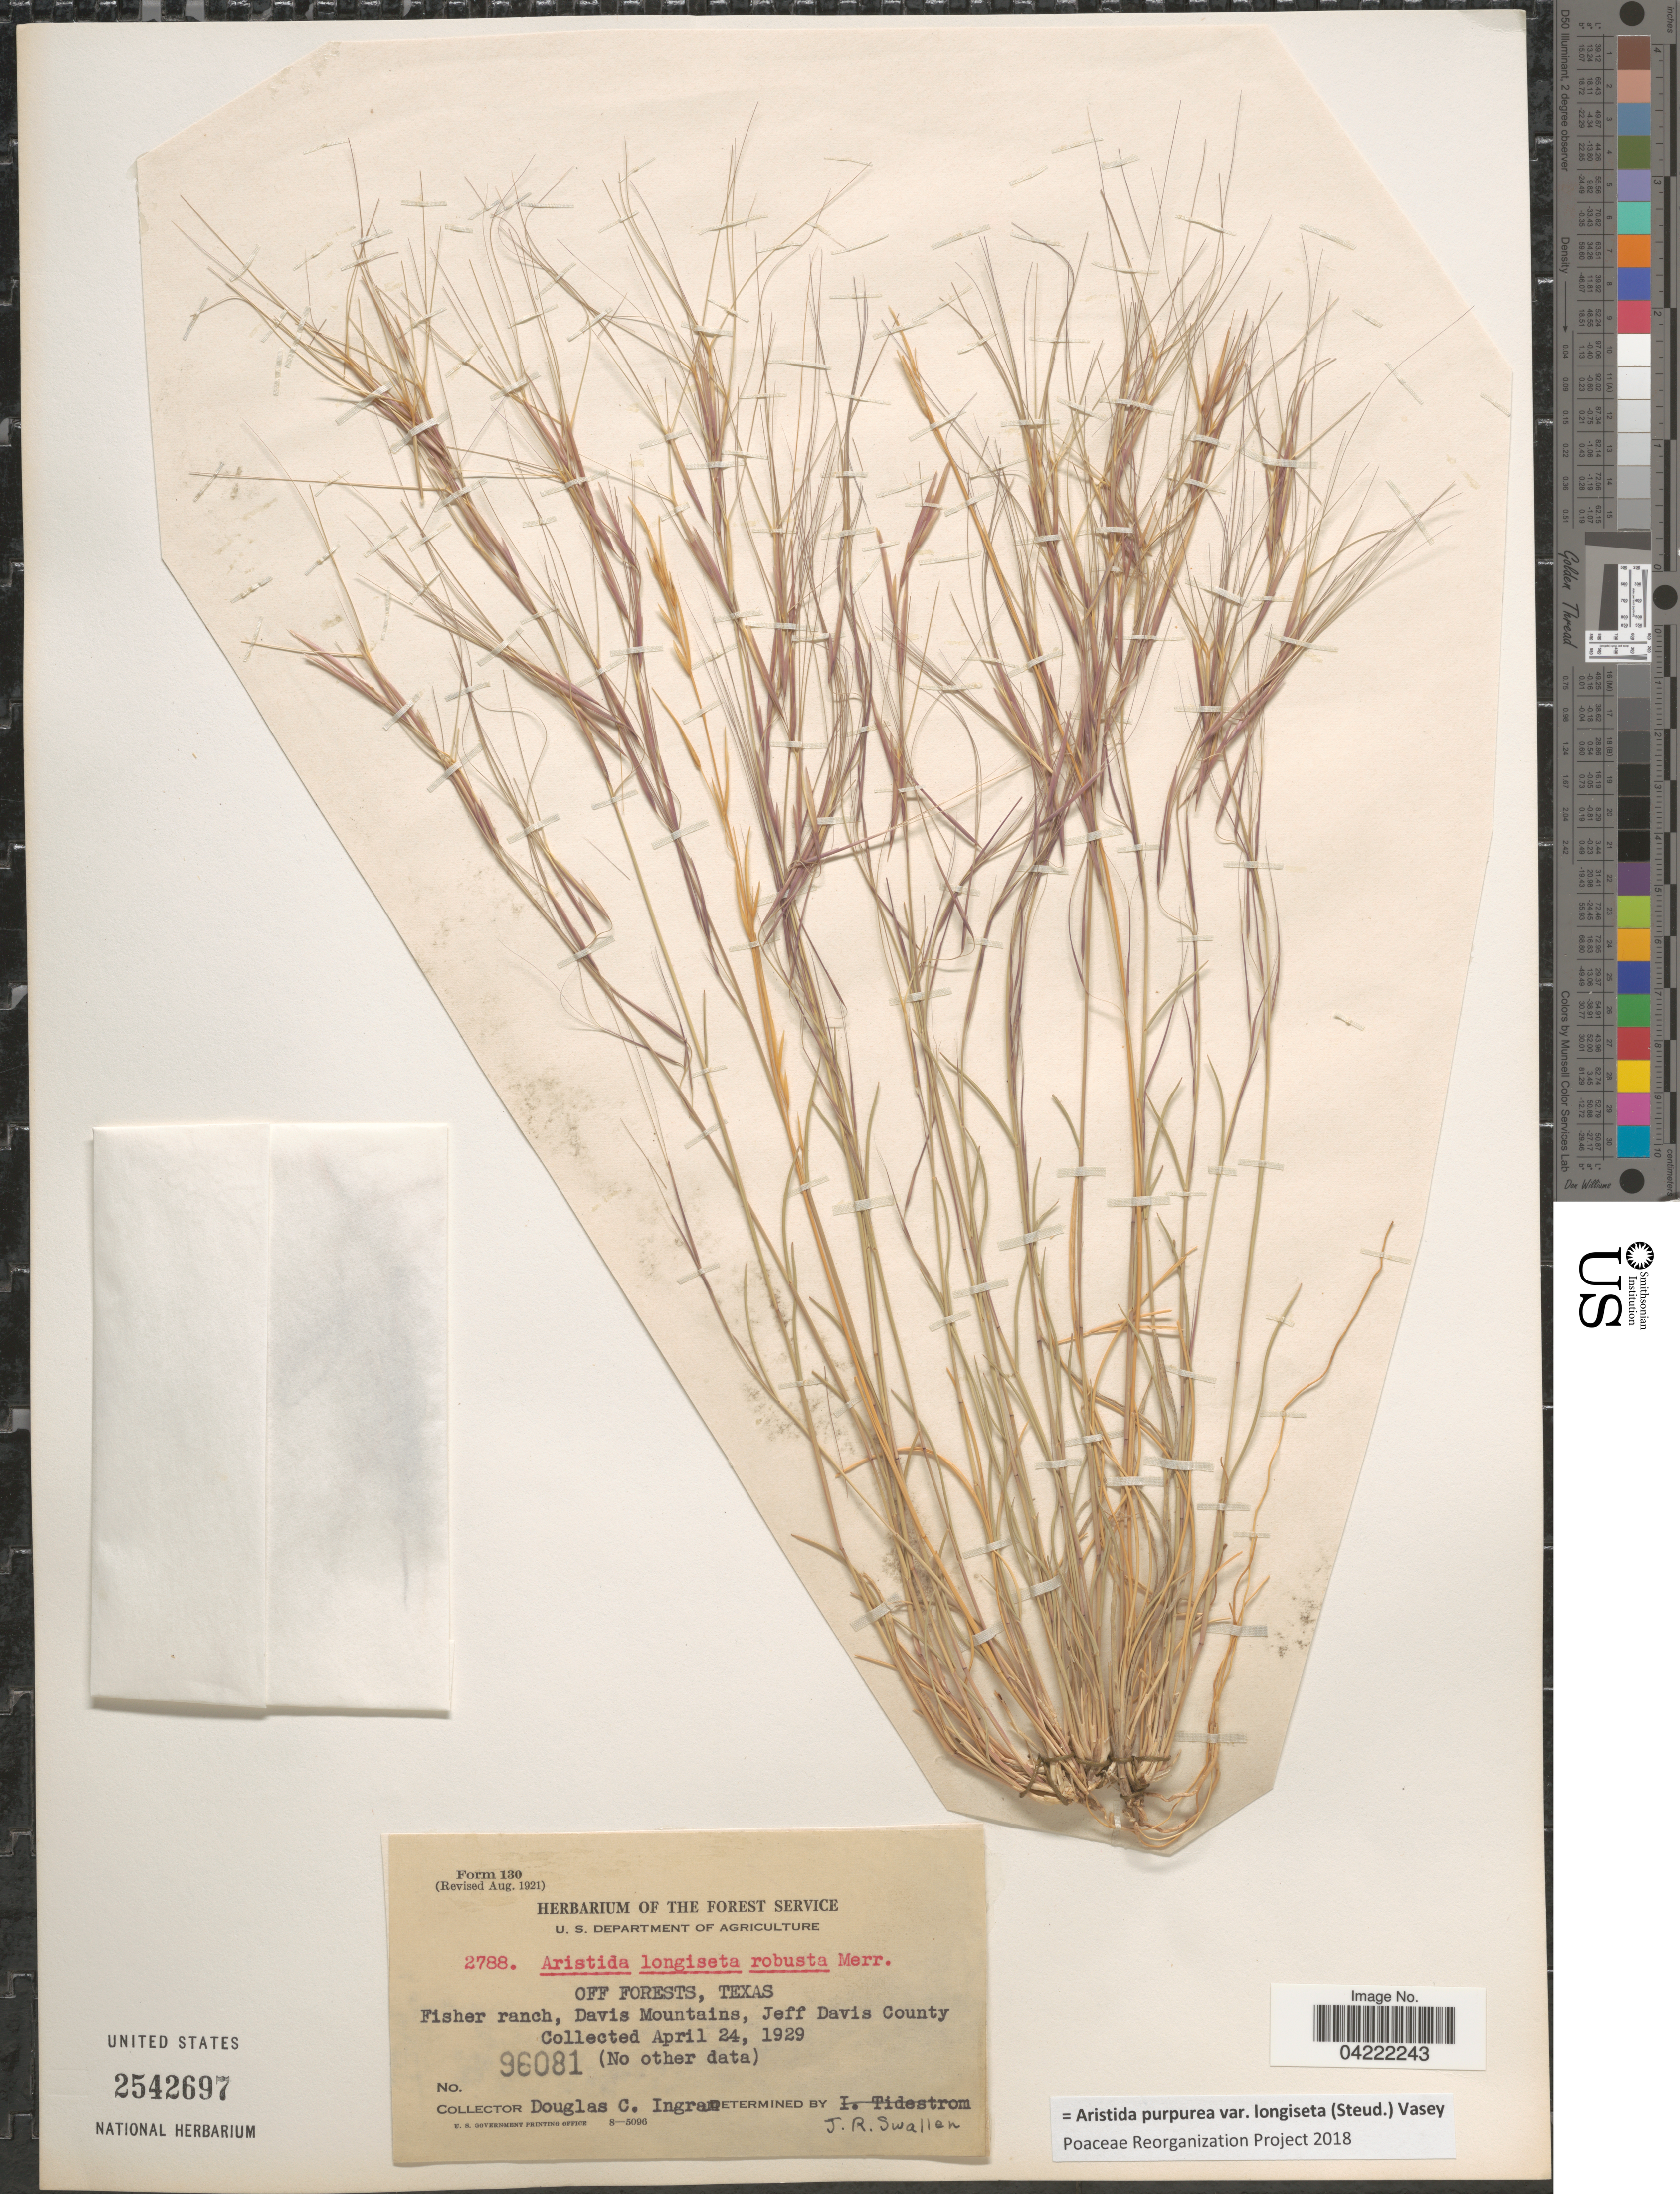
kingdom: Plantae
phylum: Tracheophyta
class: Liliopsida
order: Poales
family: Poaceae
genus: Aristida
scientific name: Aristida purpurea var. longiseta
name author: (Steud.) Vasey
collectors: D. C. Ingram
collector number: B. 2788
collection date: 1929-04-24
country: United States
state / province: Texas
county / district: Jeff Davis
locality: Off Forests. Fisher ranch, Davis Mountains, Jeff Davis County.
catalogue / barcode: US 2542697